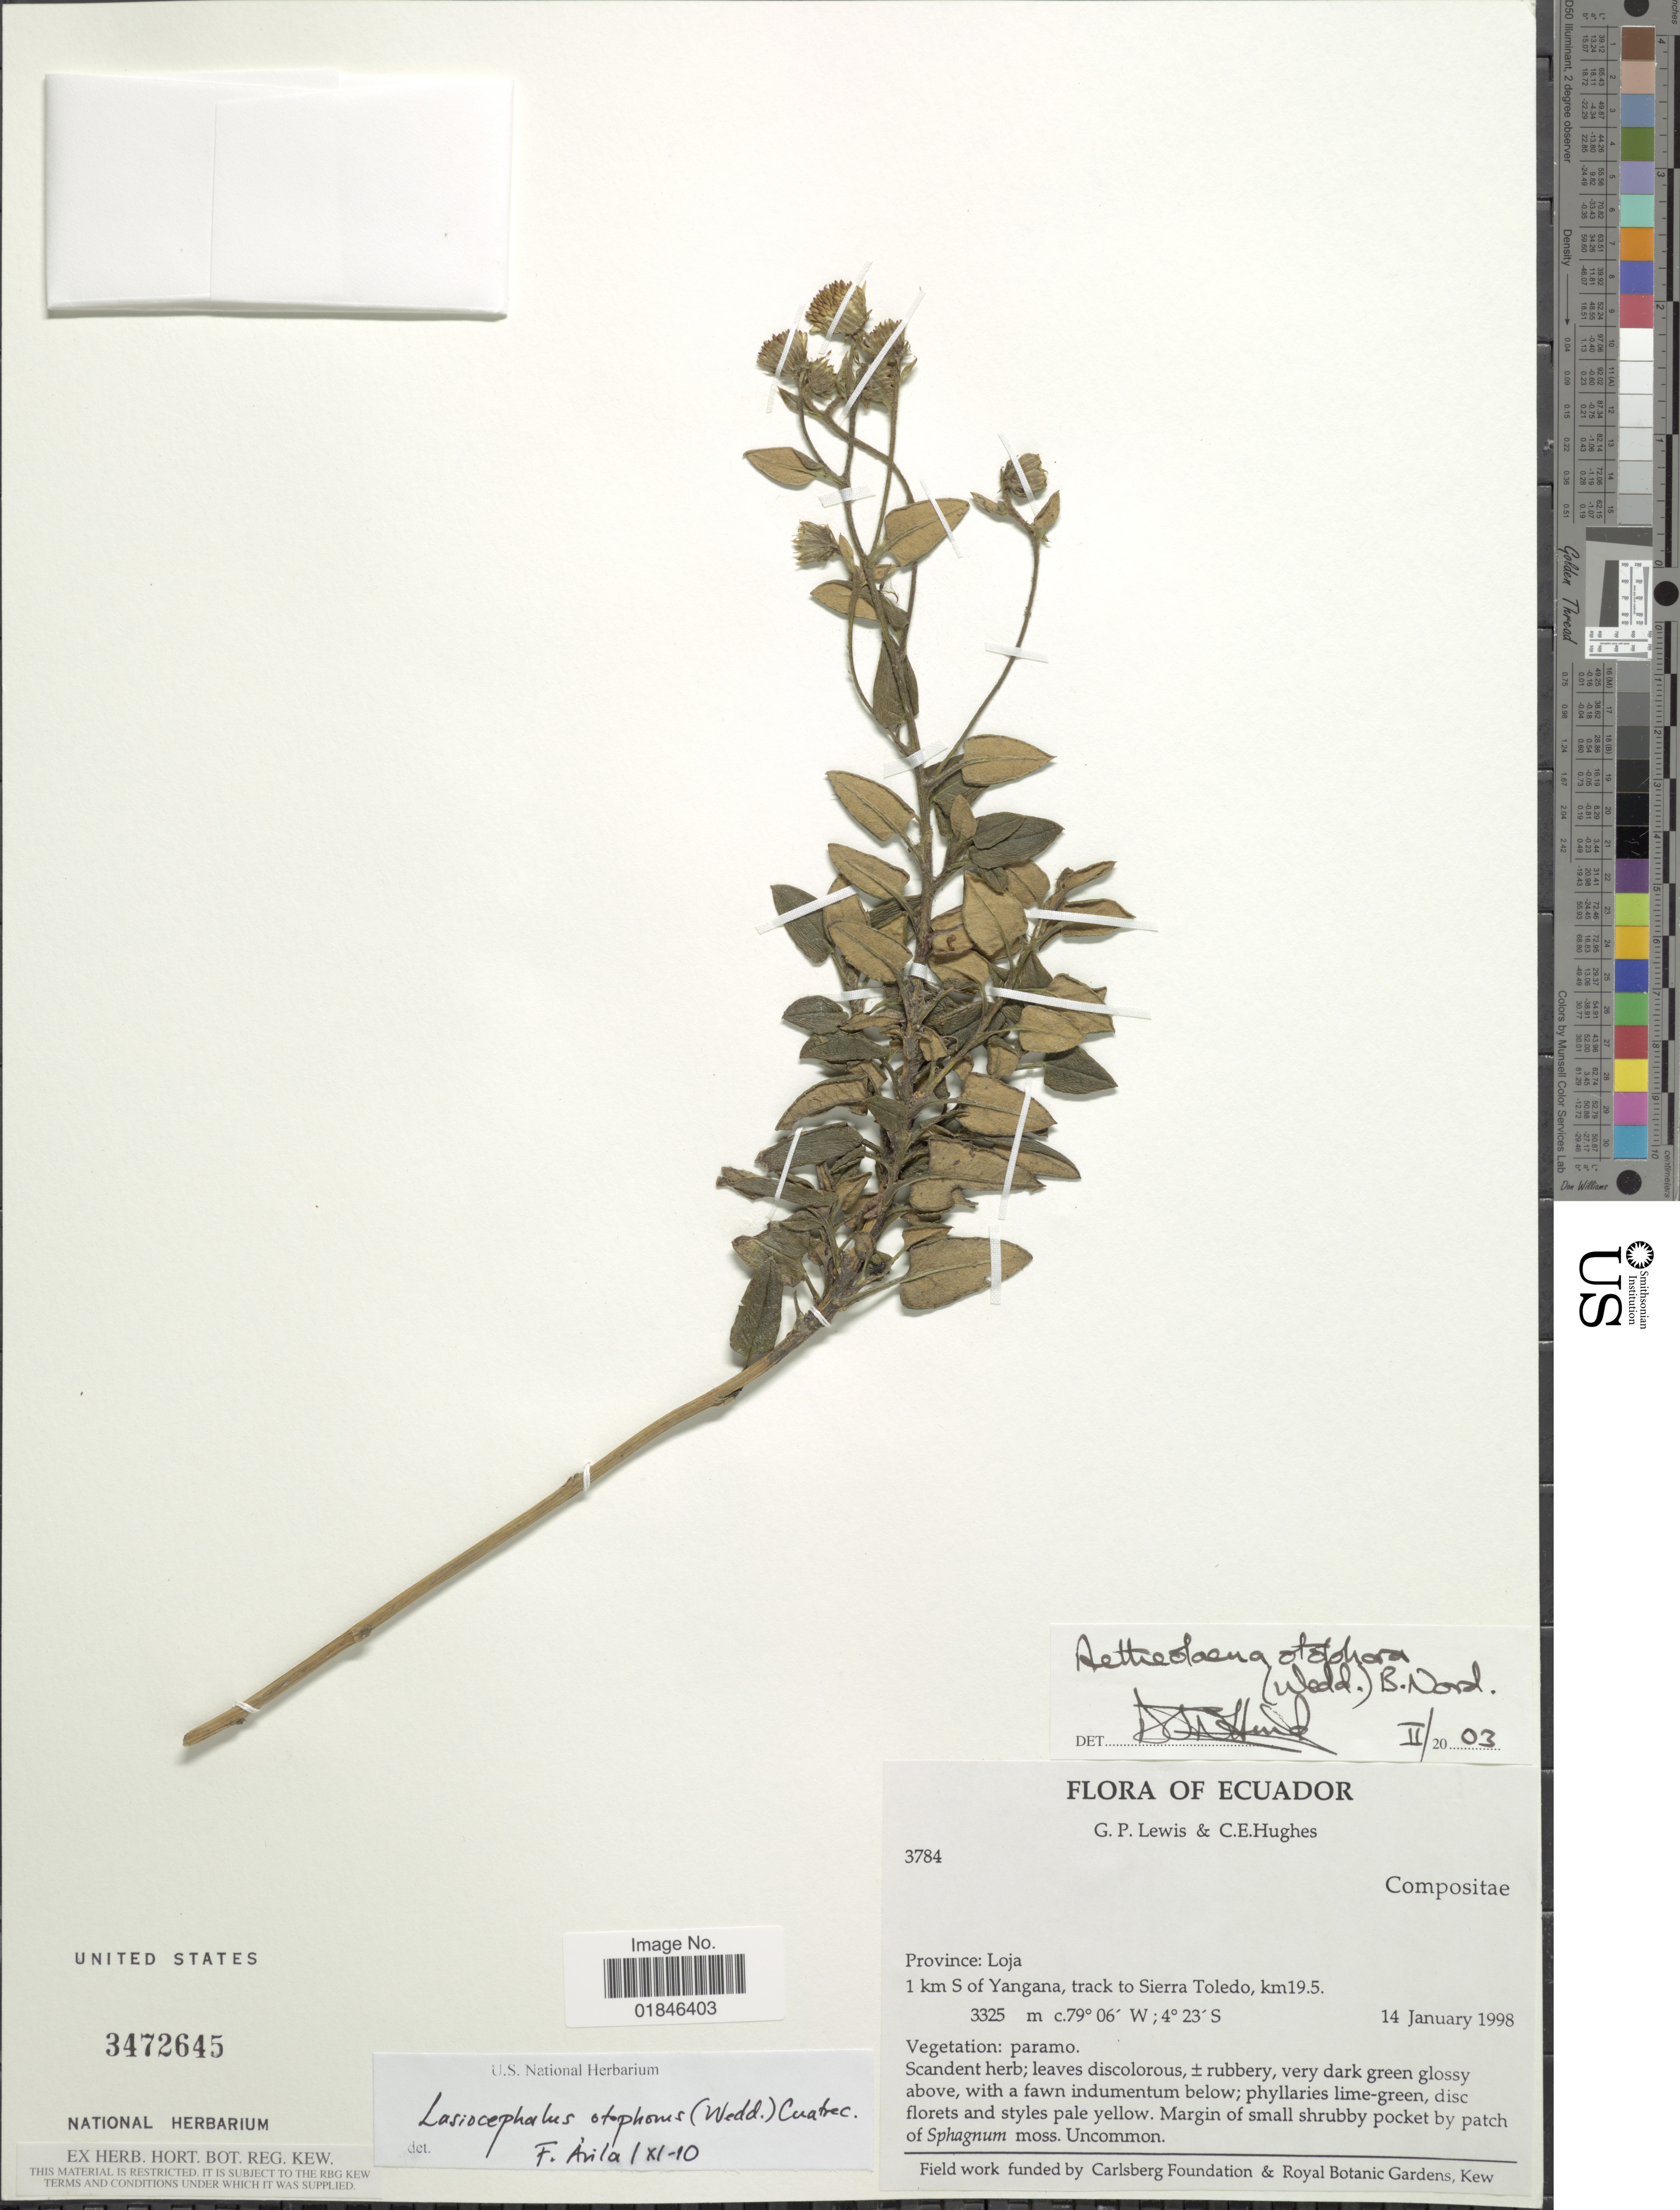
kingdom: Plantae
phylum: Tracheophyta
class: Magnoliopsida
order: Asterales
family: Asteraceae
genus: Senecio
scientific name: Senecio otophorus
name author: Wedd.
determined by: Salomon, Luciana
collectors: G. P. Lewis & C. E. Hughes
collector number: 3784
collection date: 1998-01-14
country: Ecuador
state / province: Loja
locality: Province: Loja. 1 km S of Yangana, track to Sierra Toledo, km 19.5.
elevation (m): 3325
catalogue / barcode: US 3472645